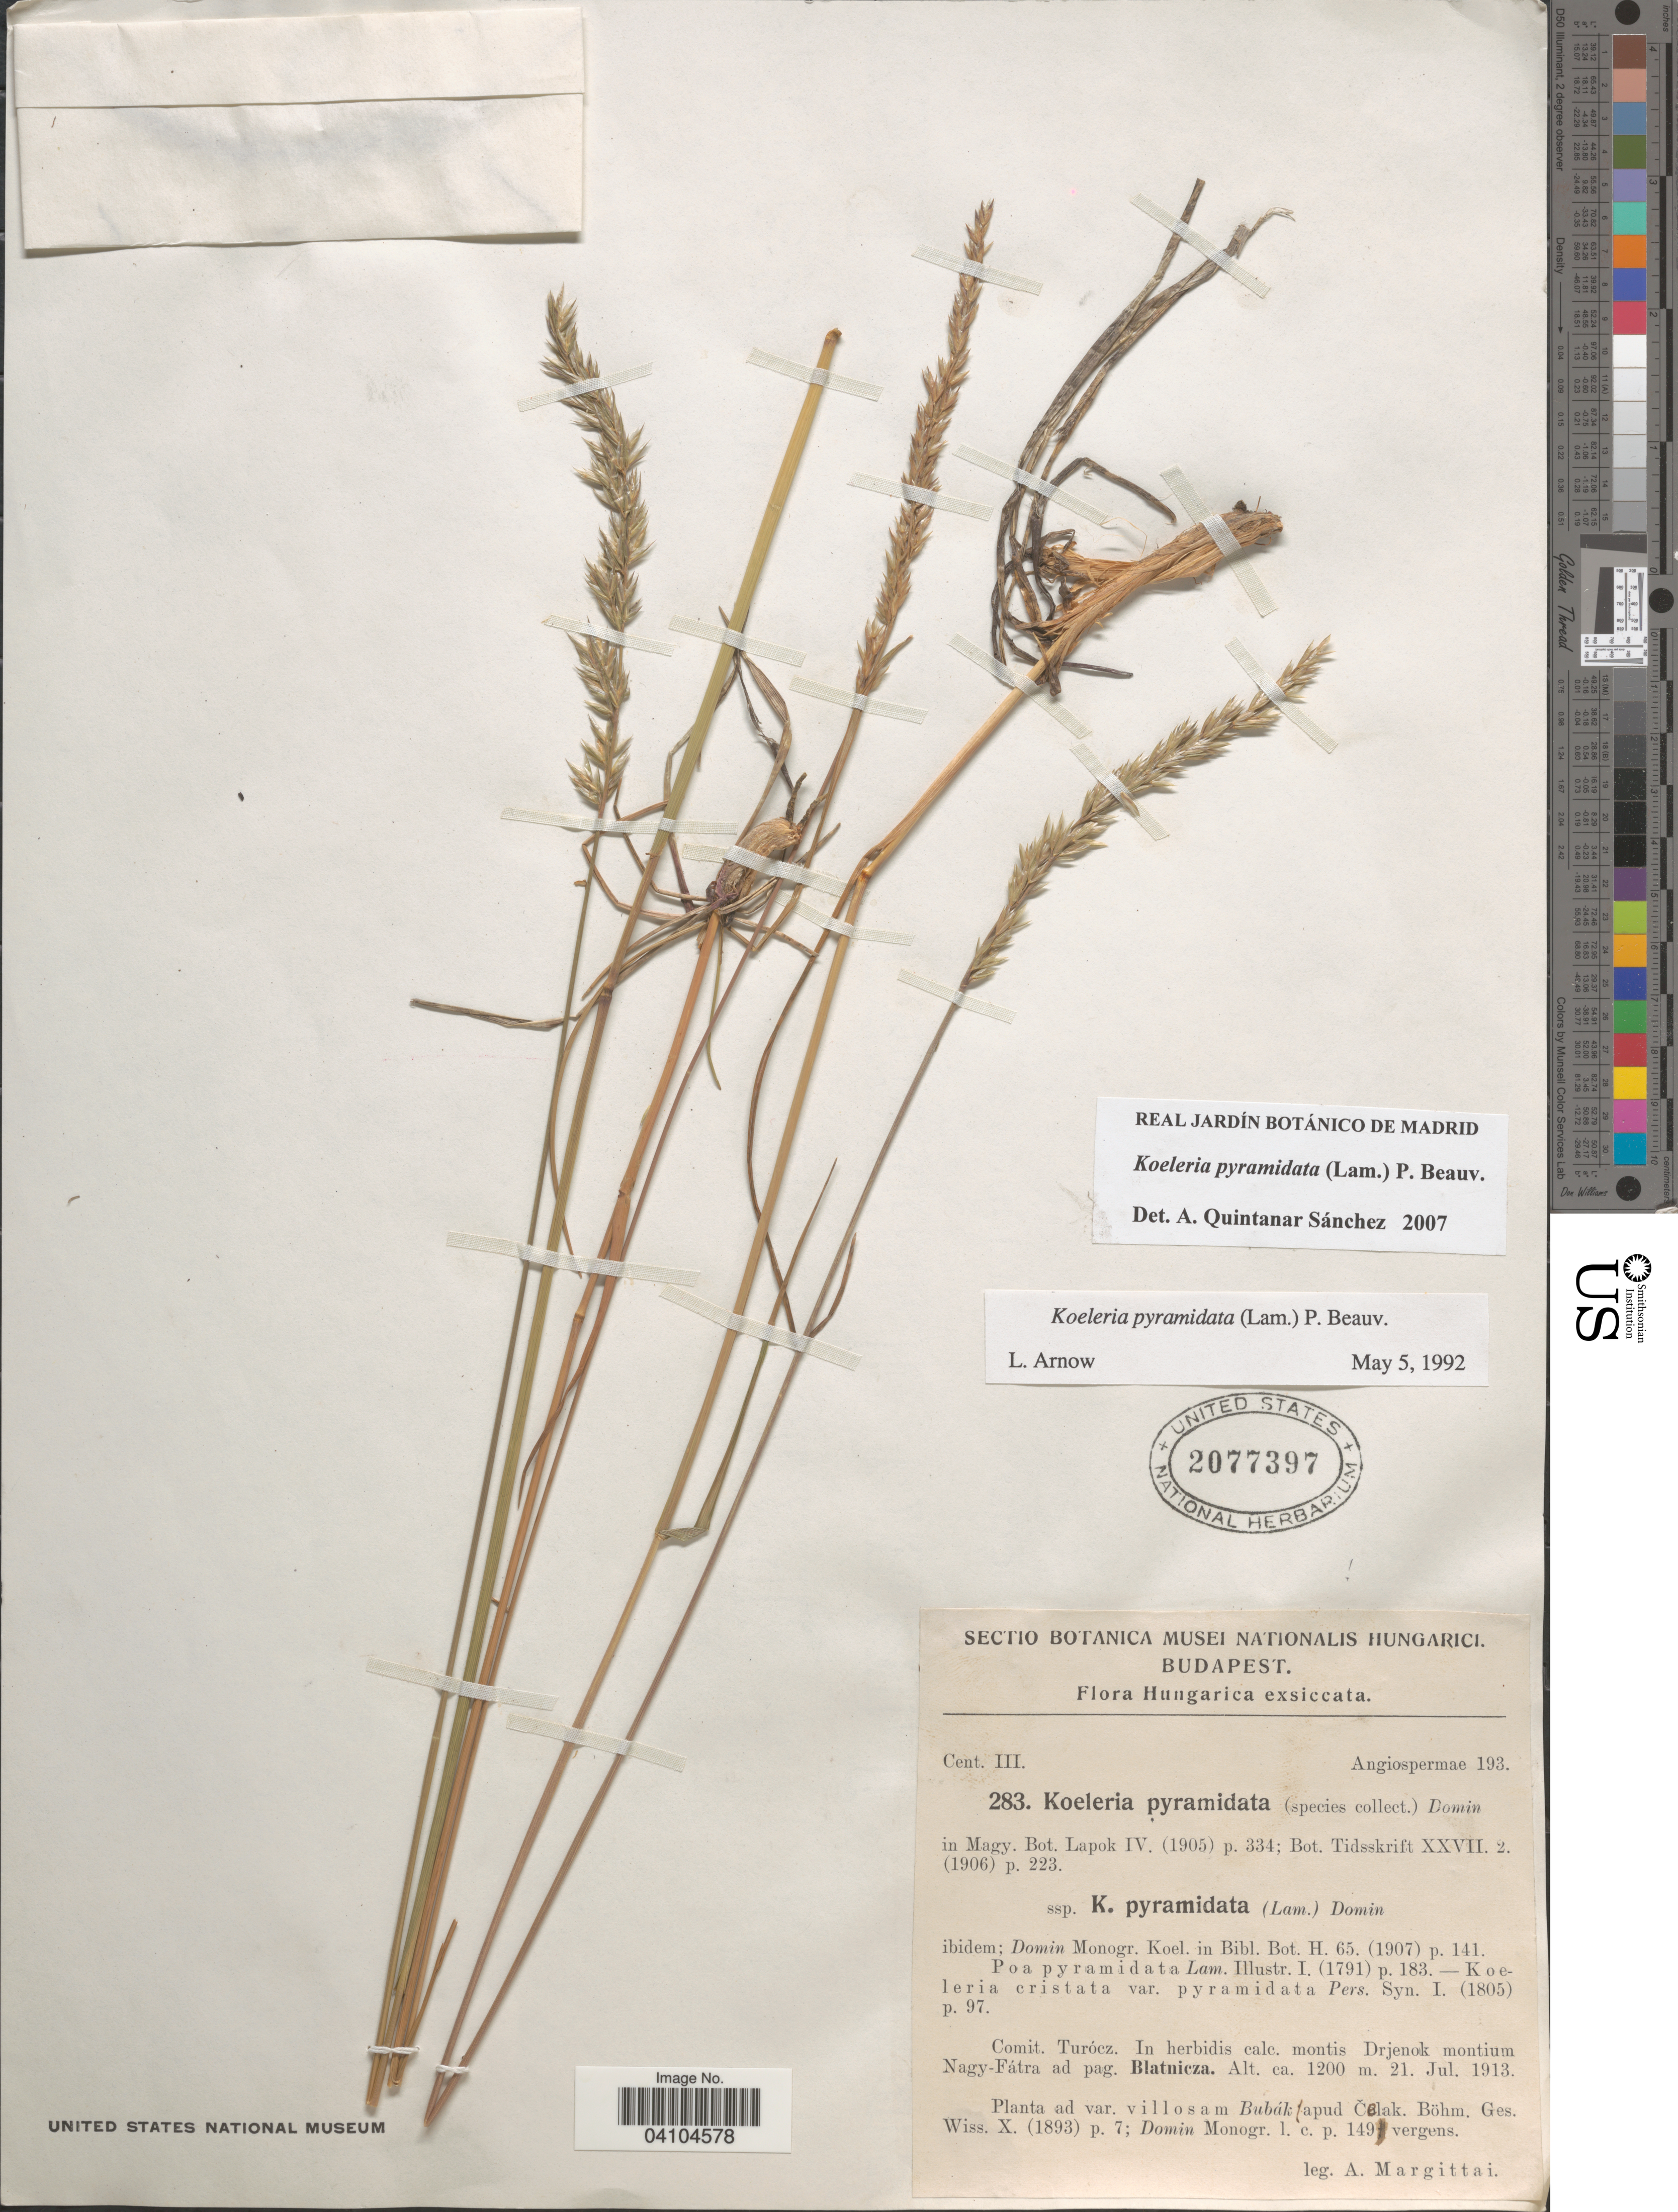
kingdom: Plantae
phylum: Tracheophyta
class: Liliopsida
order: Poales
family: Poaceae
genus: Koeleria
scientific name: Koeleria pyramidata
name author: (Lam.) P. Beauv.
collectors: A. Margittai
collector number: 283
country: Hungary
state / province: Budapest, Capital District of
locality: Comit. Turócz. In herbidis calc. montis Drjenok montium Nagy-Fátra ad pag. Blatnicza.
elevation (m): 1200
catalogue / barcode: US 2077397